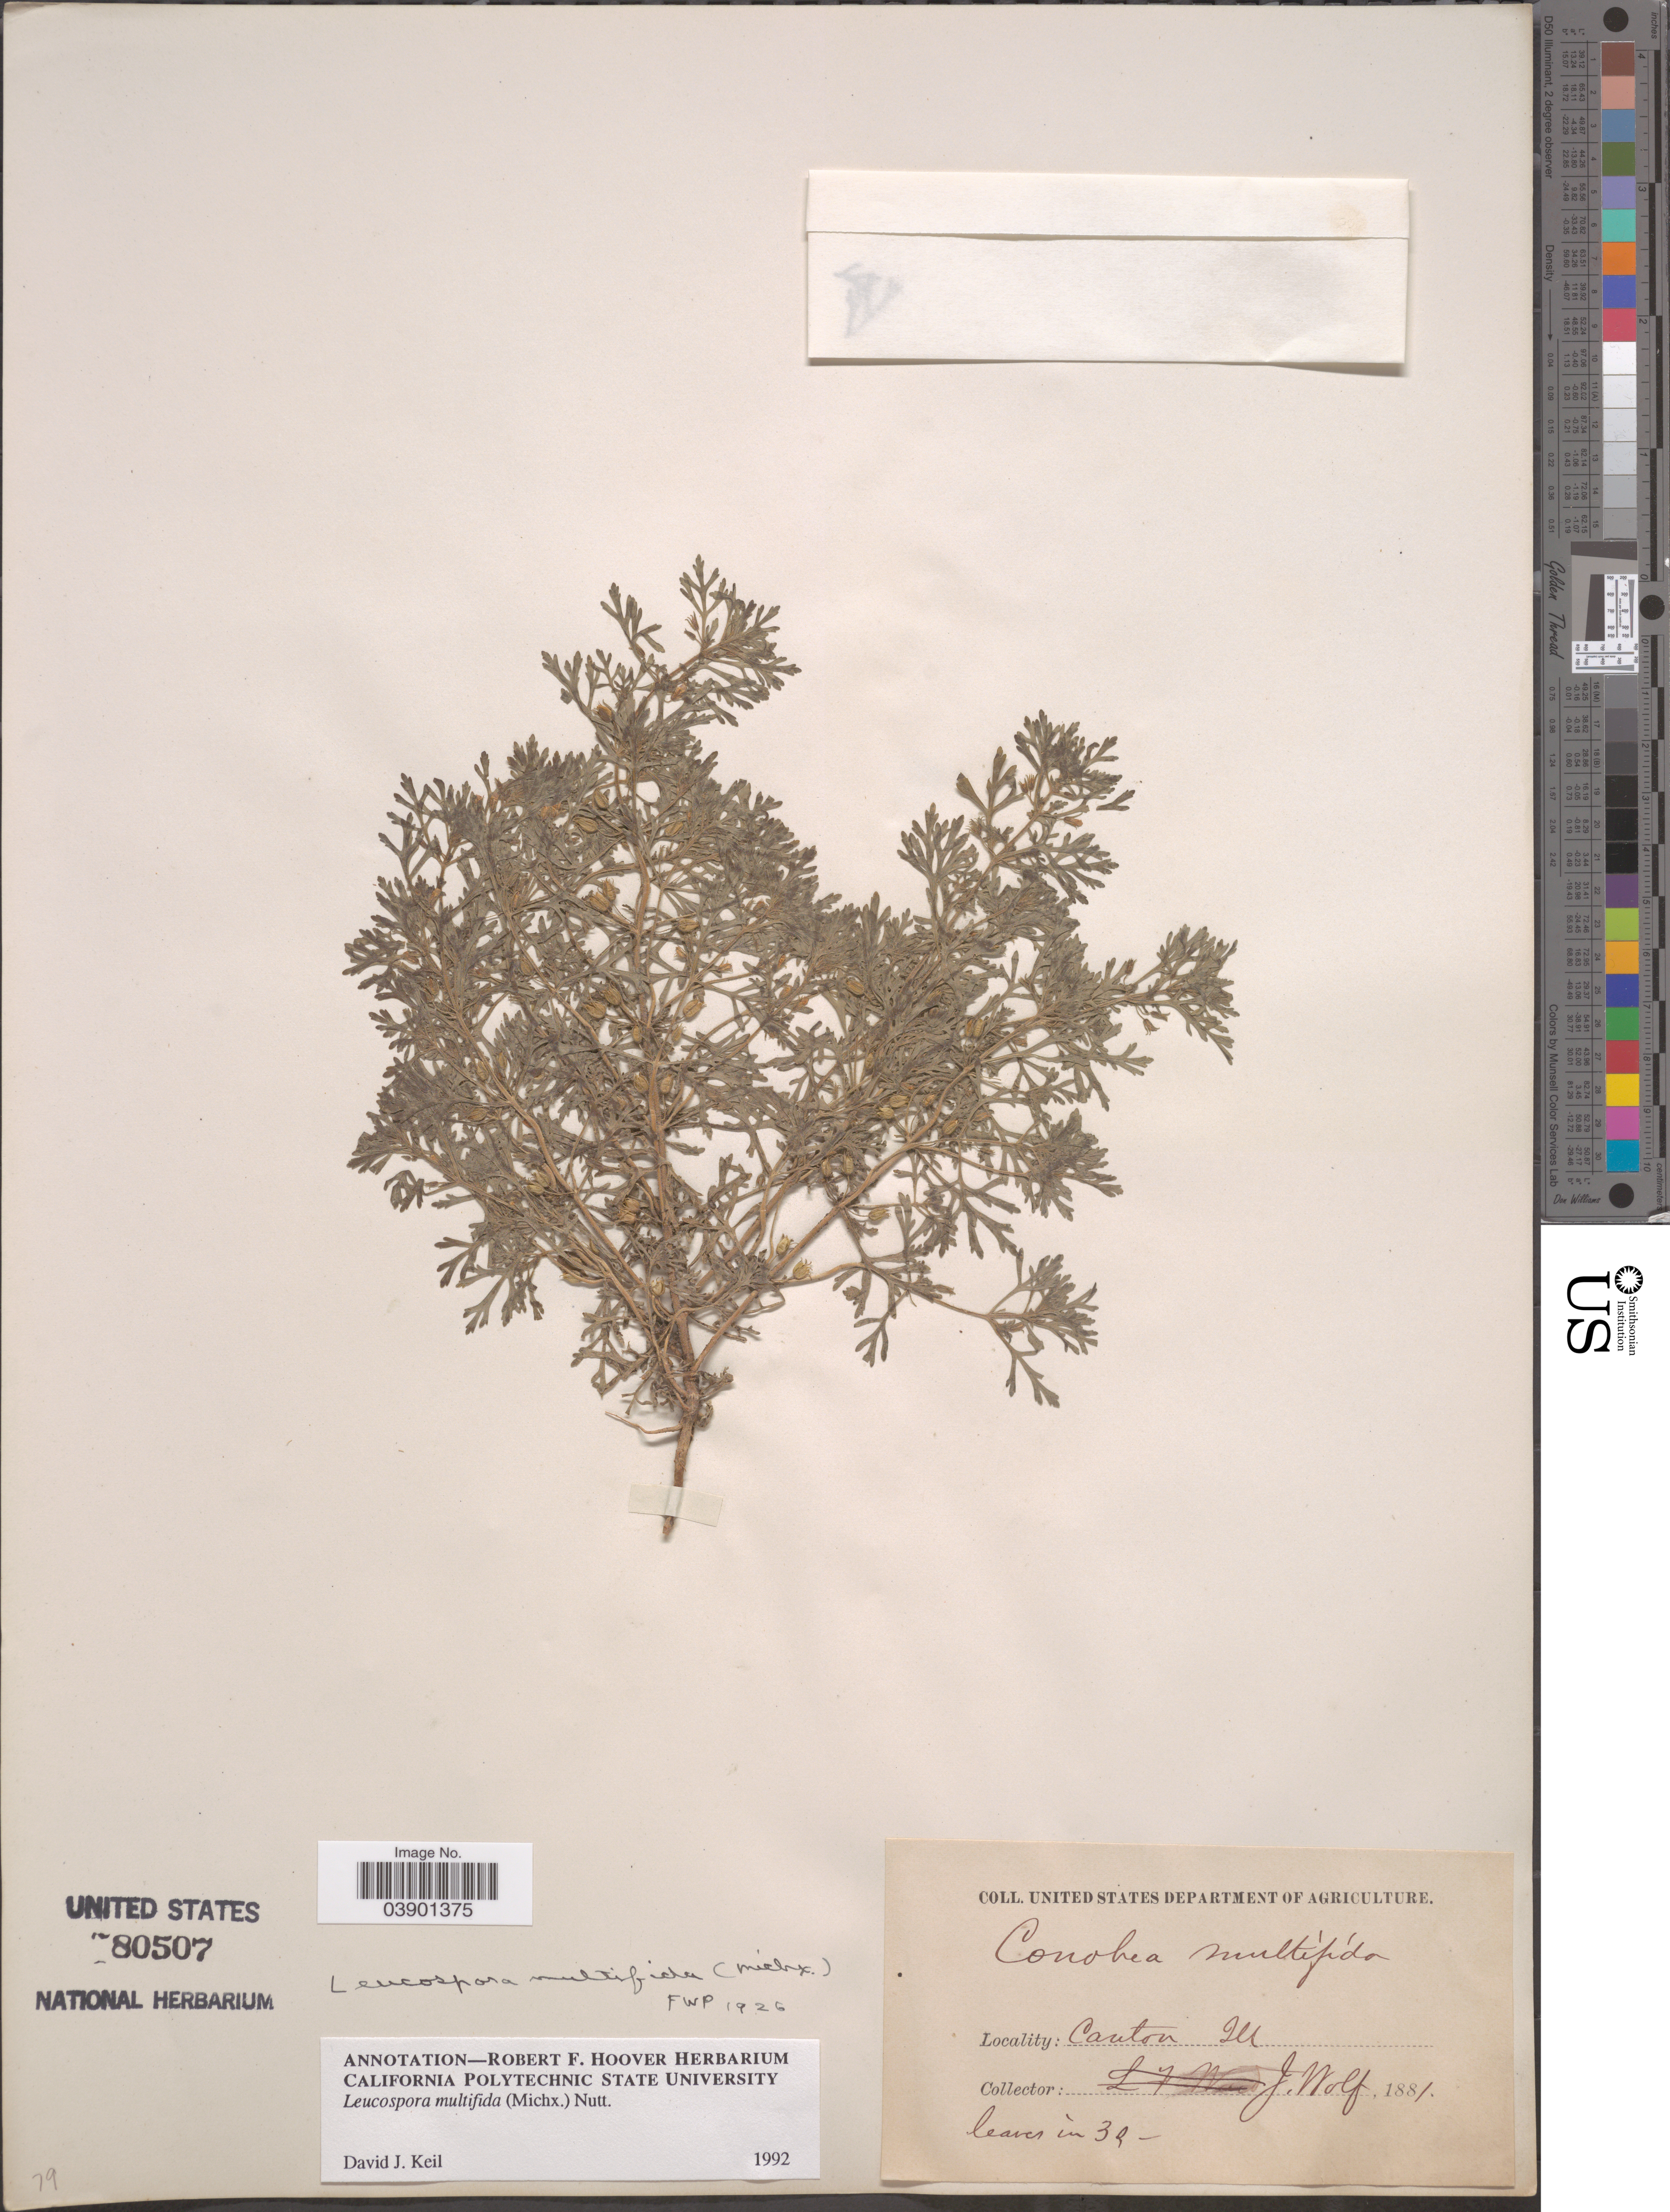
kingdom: Plantae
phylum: Tracheophyta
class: Magnoliopsida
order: Lamiales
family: Plantaginaceae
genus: Leucospora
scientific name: Leucospora multifida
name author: (Michx.) Nutt.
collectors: J. Wolf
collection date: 1881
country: United States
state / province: Illinois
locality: Canton.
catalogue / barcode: US 80507